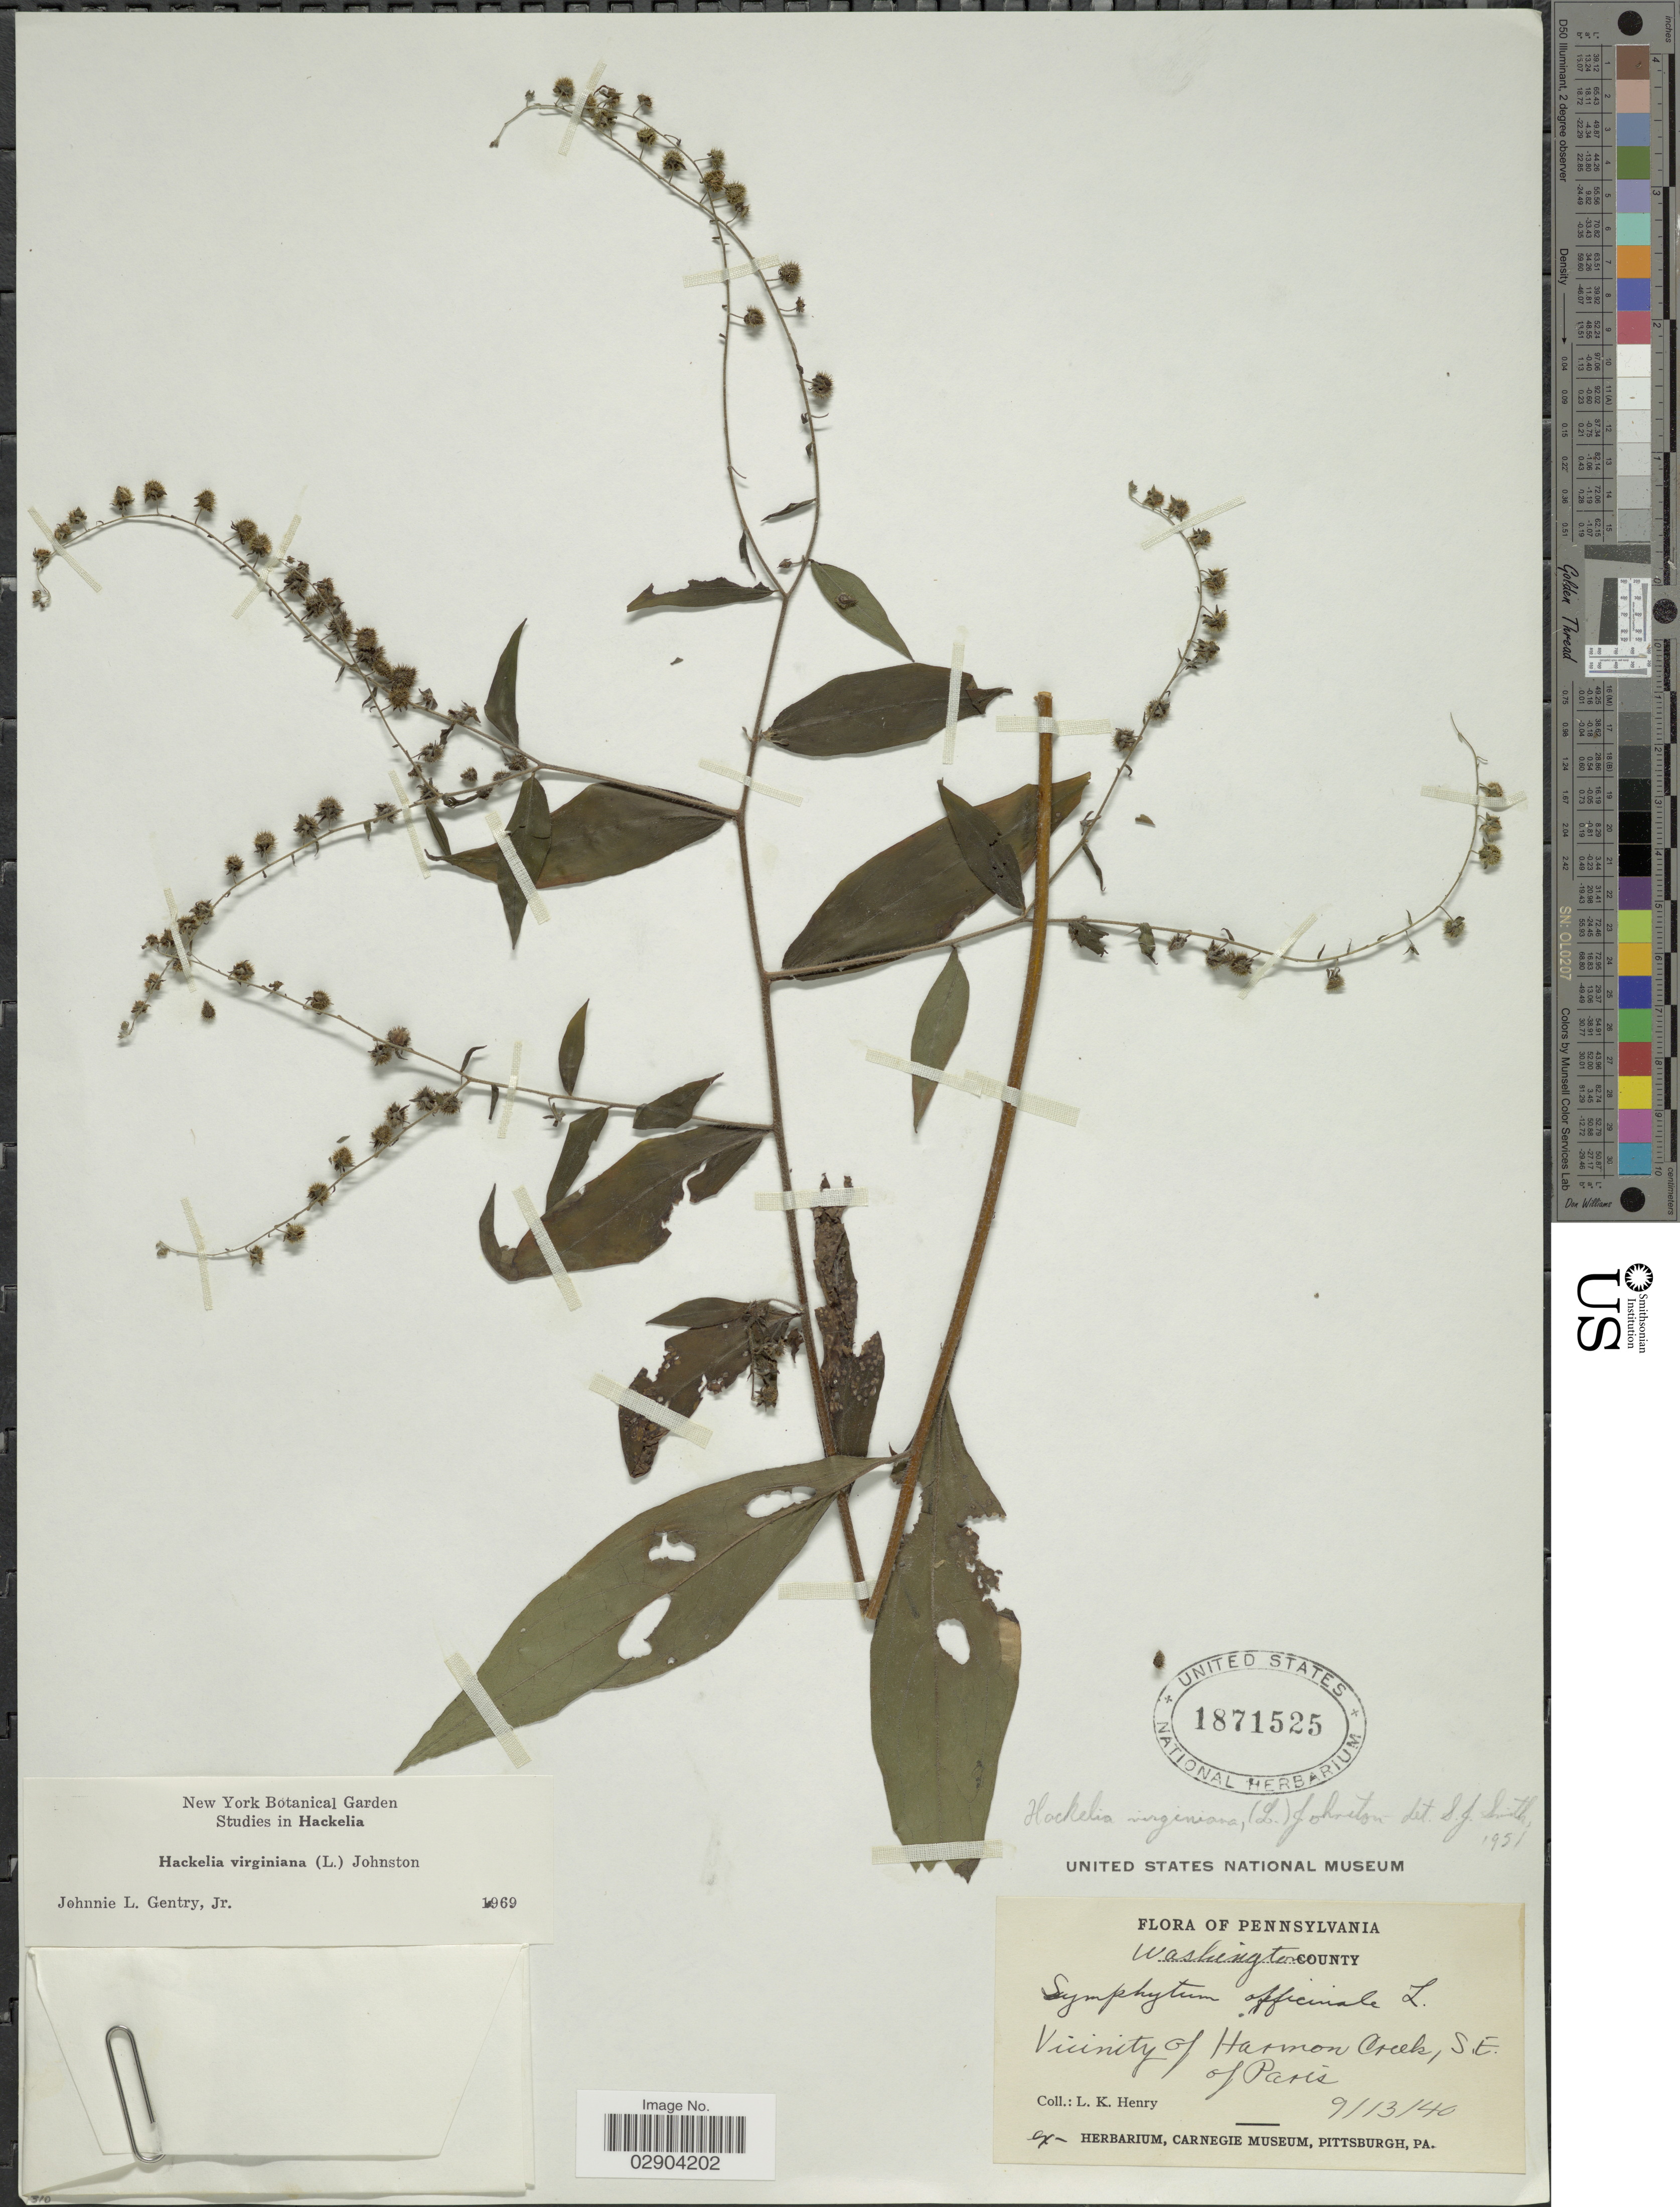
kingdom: Plantae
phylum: Tracheophyta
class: Magnoliopsida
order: Boraginales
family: Boraginaceae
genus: Hackelia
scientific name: Hackelia virginiana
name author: (L.) I.M. Johnst.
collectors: L. K. Henry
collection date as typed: Transcribed d/m/y: 13/9/40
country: United States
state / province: Pennsylvania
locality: Washngton County. Vicinity of Harmon Creek, S.E. of Paris.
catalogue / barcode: US 1871525